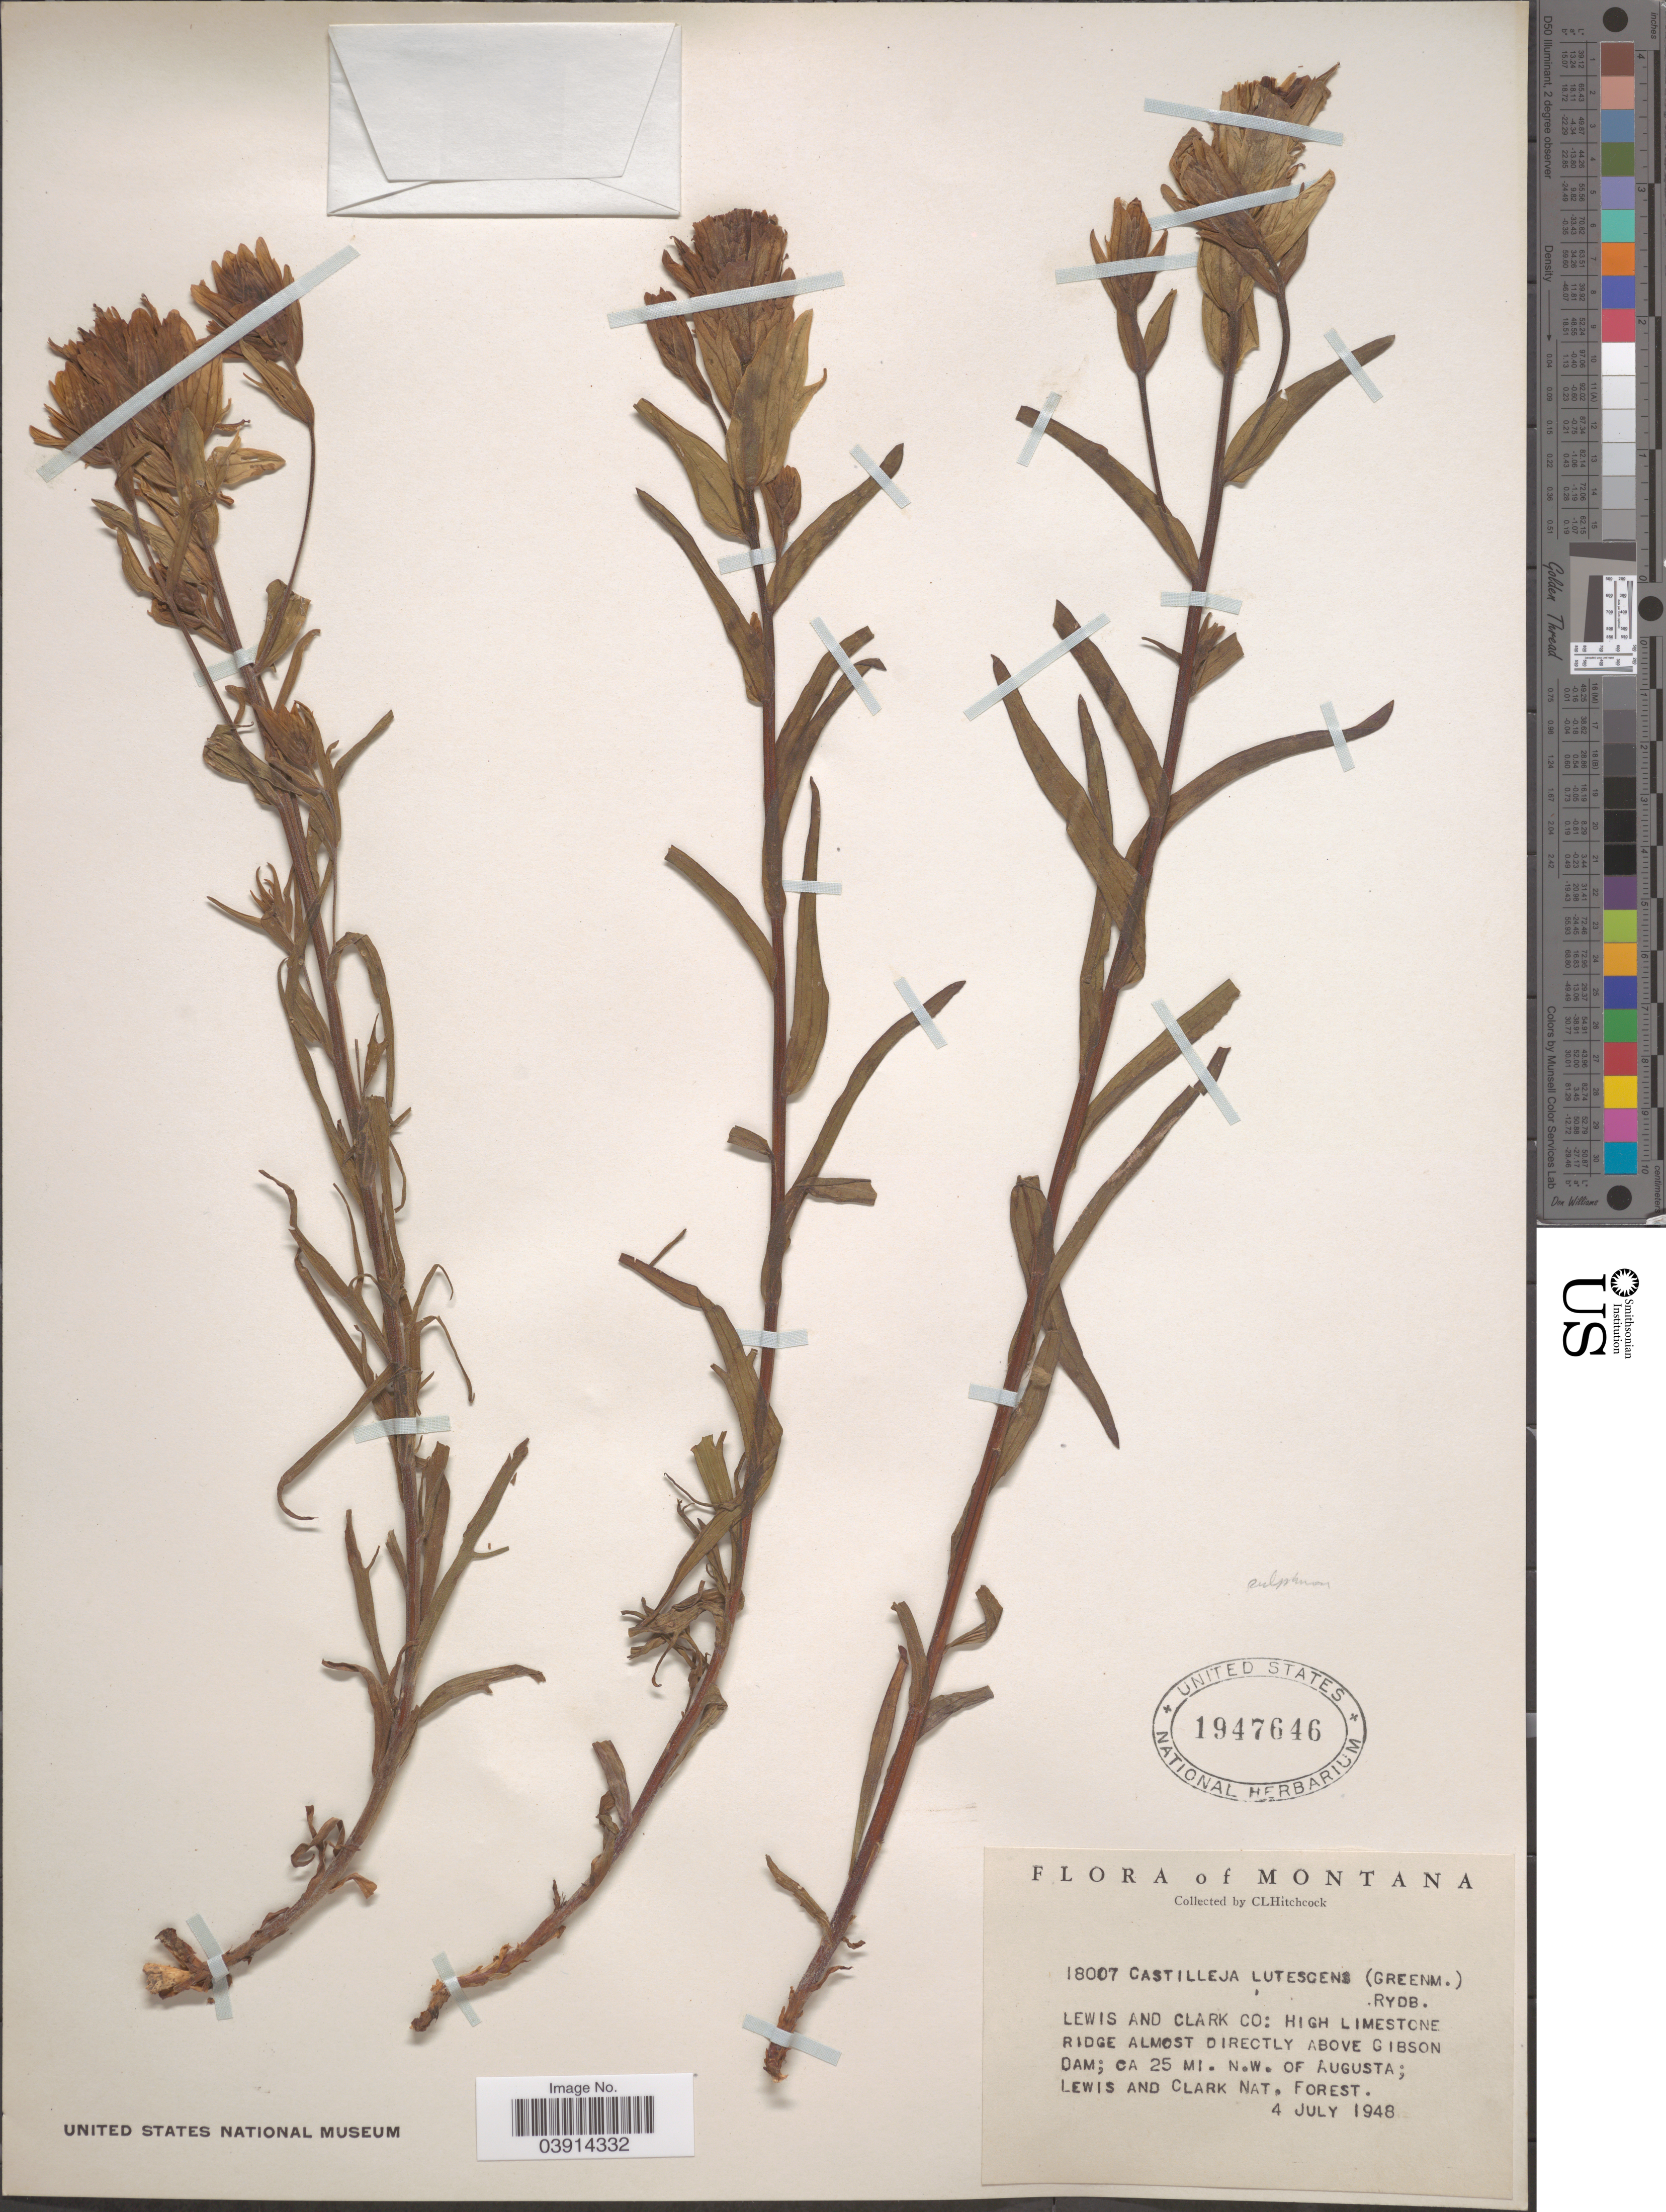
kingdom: Plantae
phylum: Tracheophyta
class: Magnoliopsida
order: Lamiales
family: Orobanchaceae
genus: Castilleja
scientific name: Castilleja sulphurea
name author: Rydb.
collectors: C. L. Hitchcock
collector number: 18007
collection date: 1948-07-04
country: United States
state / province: Montana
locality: Lewis and Clark Co: high limestone ridge almost directly above Gibson Dam; ca 25 mi. n.w. of Augusta; Lewis and Clark Nat. Forest.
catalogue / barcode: US 1947646